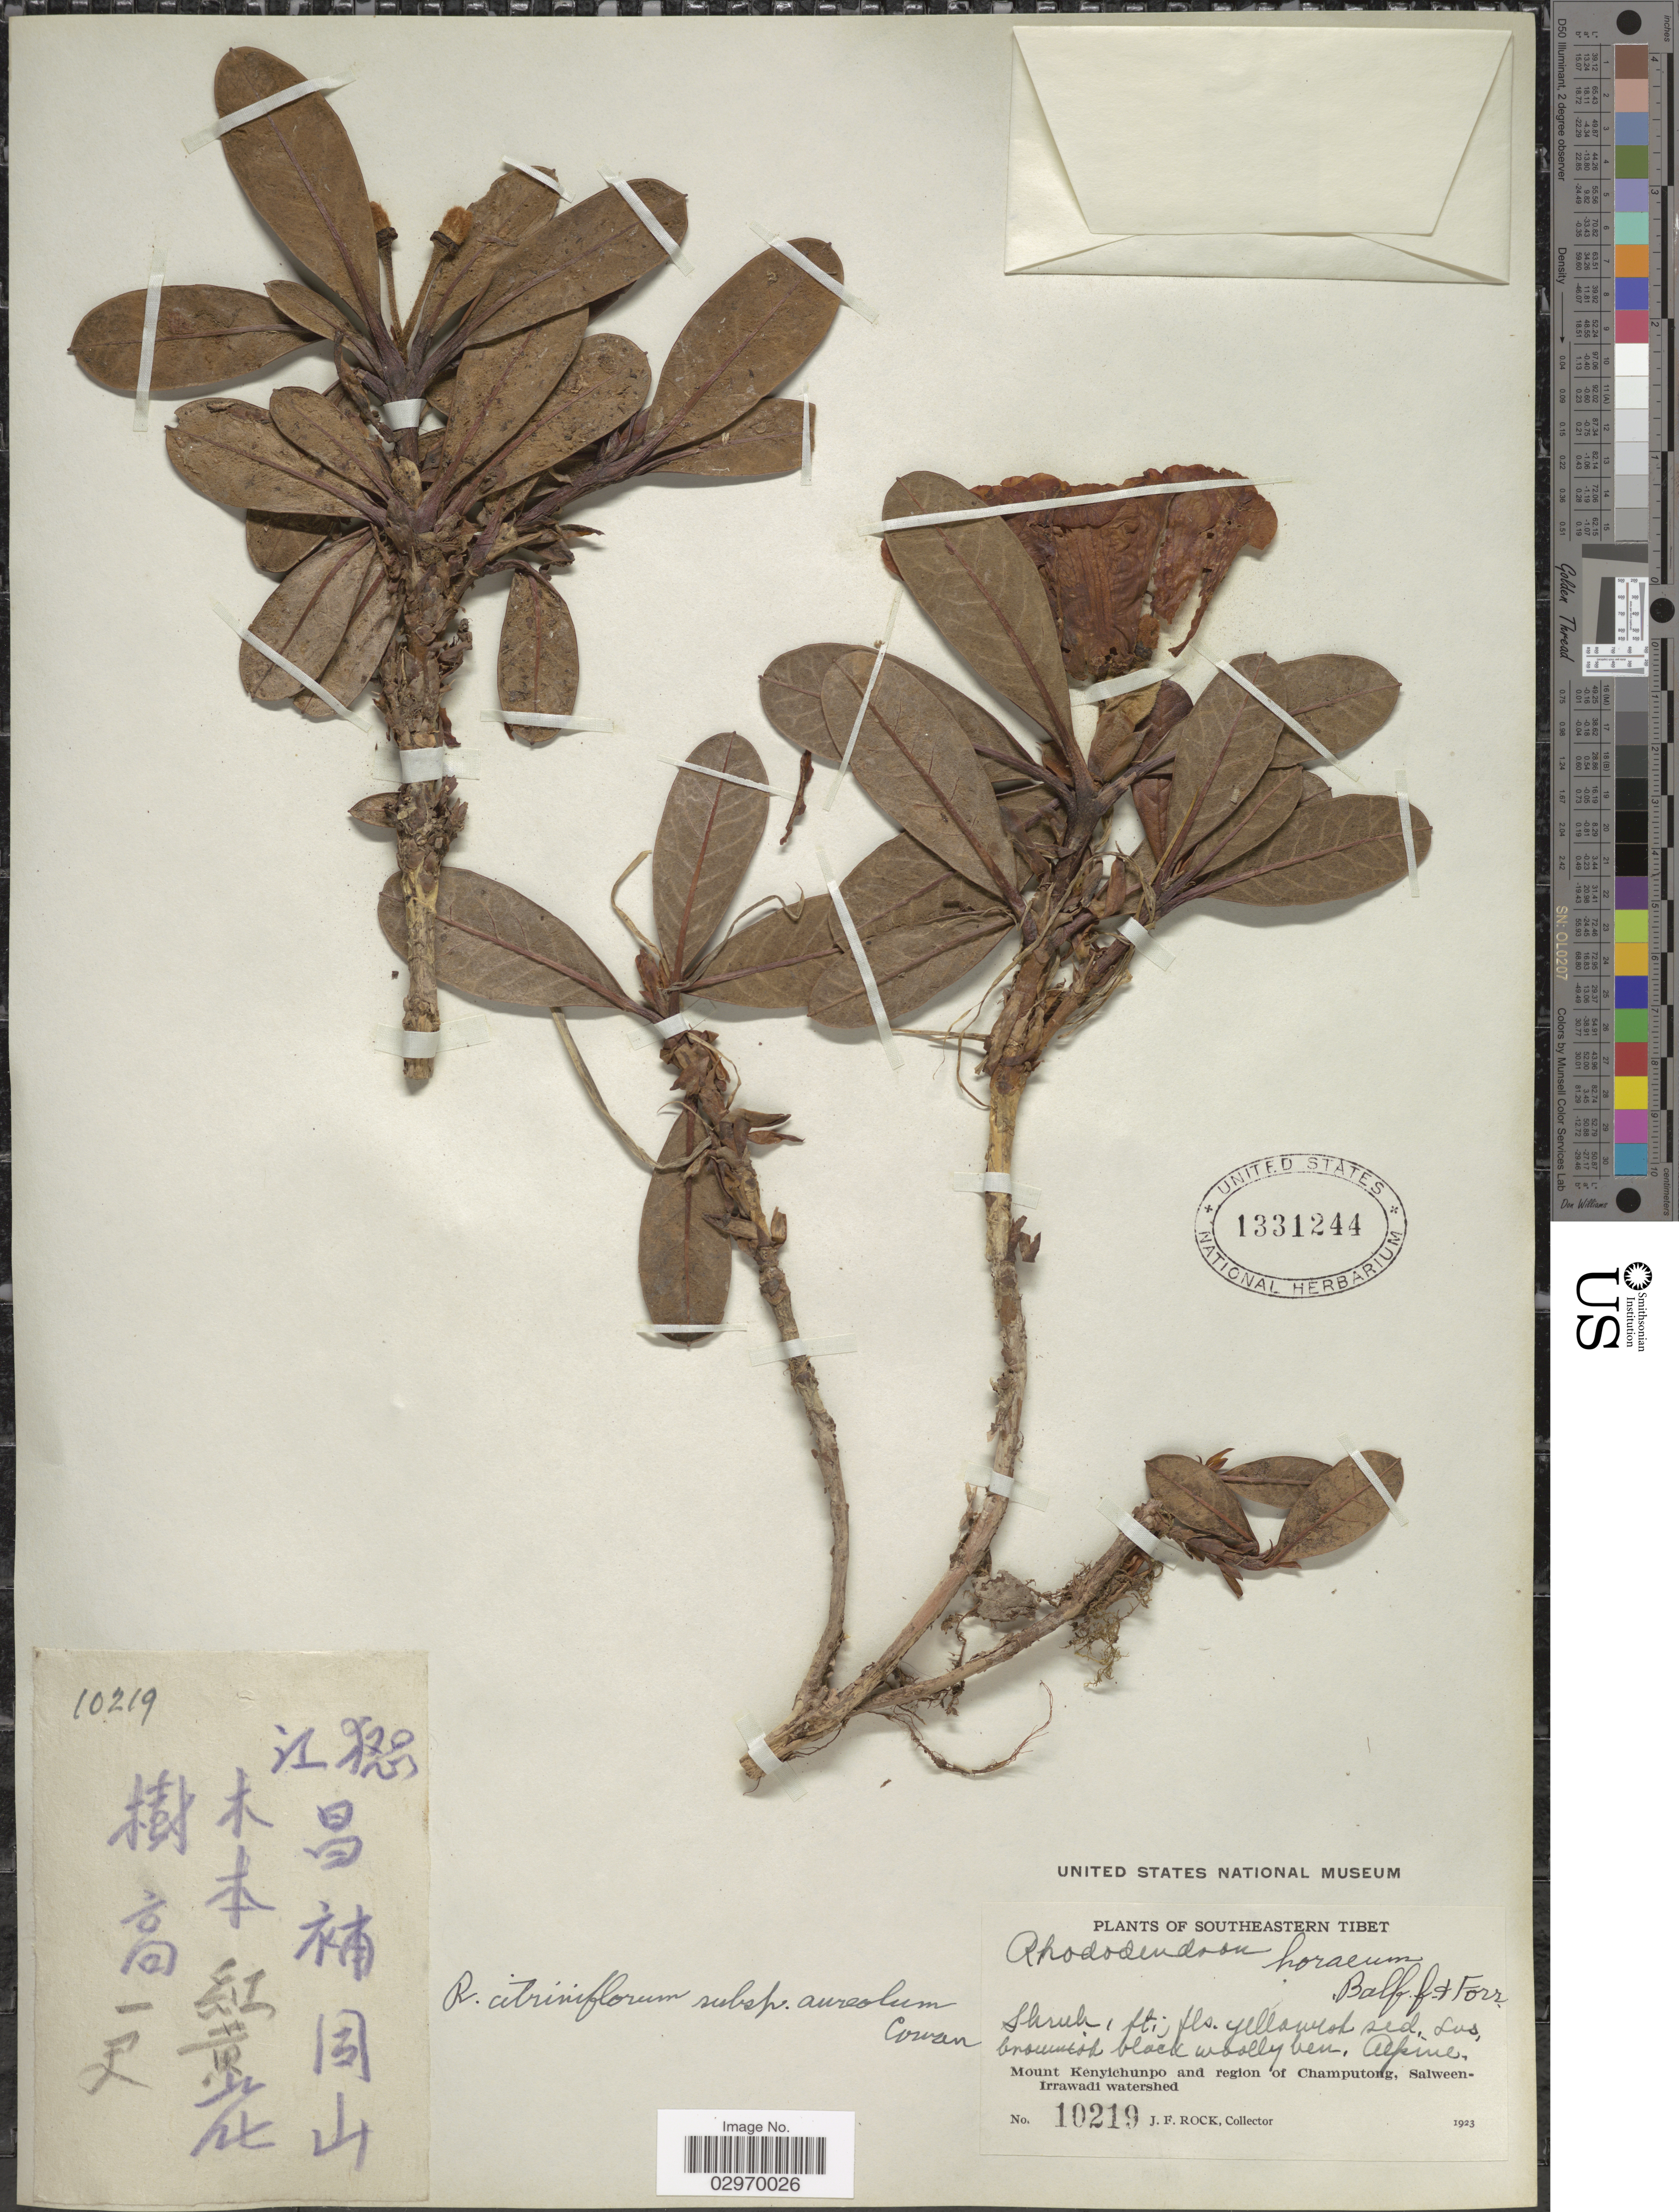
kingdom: Plantae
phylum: Tracheophyta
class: Magnoliopsida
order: Ericales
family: Ericaceae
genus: Rhododendron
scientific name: Rhododendron citriniflorum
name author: Balf. f. & Forrest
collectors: J. Rock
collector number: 10219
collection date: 1923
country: China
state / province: Xizang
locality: Southeastern Tibet. Mount Kenyichunpo and region of Champutong, Salween-Irrawadi watershed.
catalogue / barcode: US 1331244